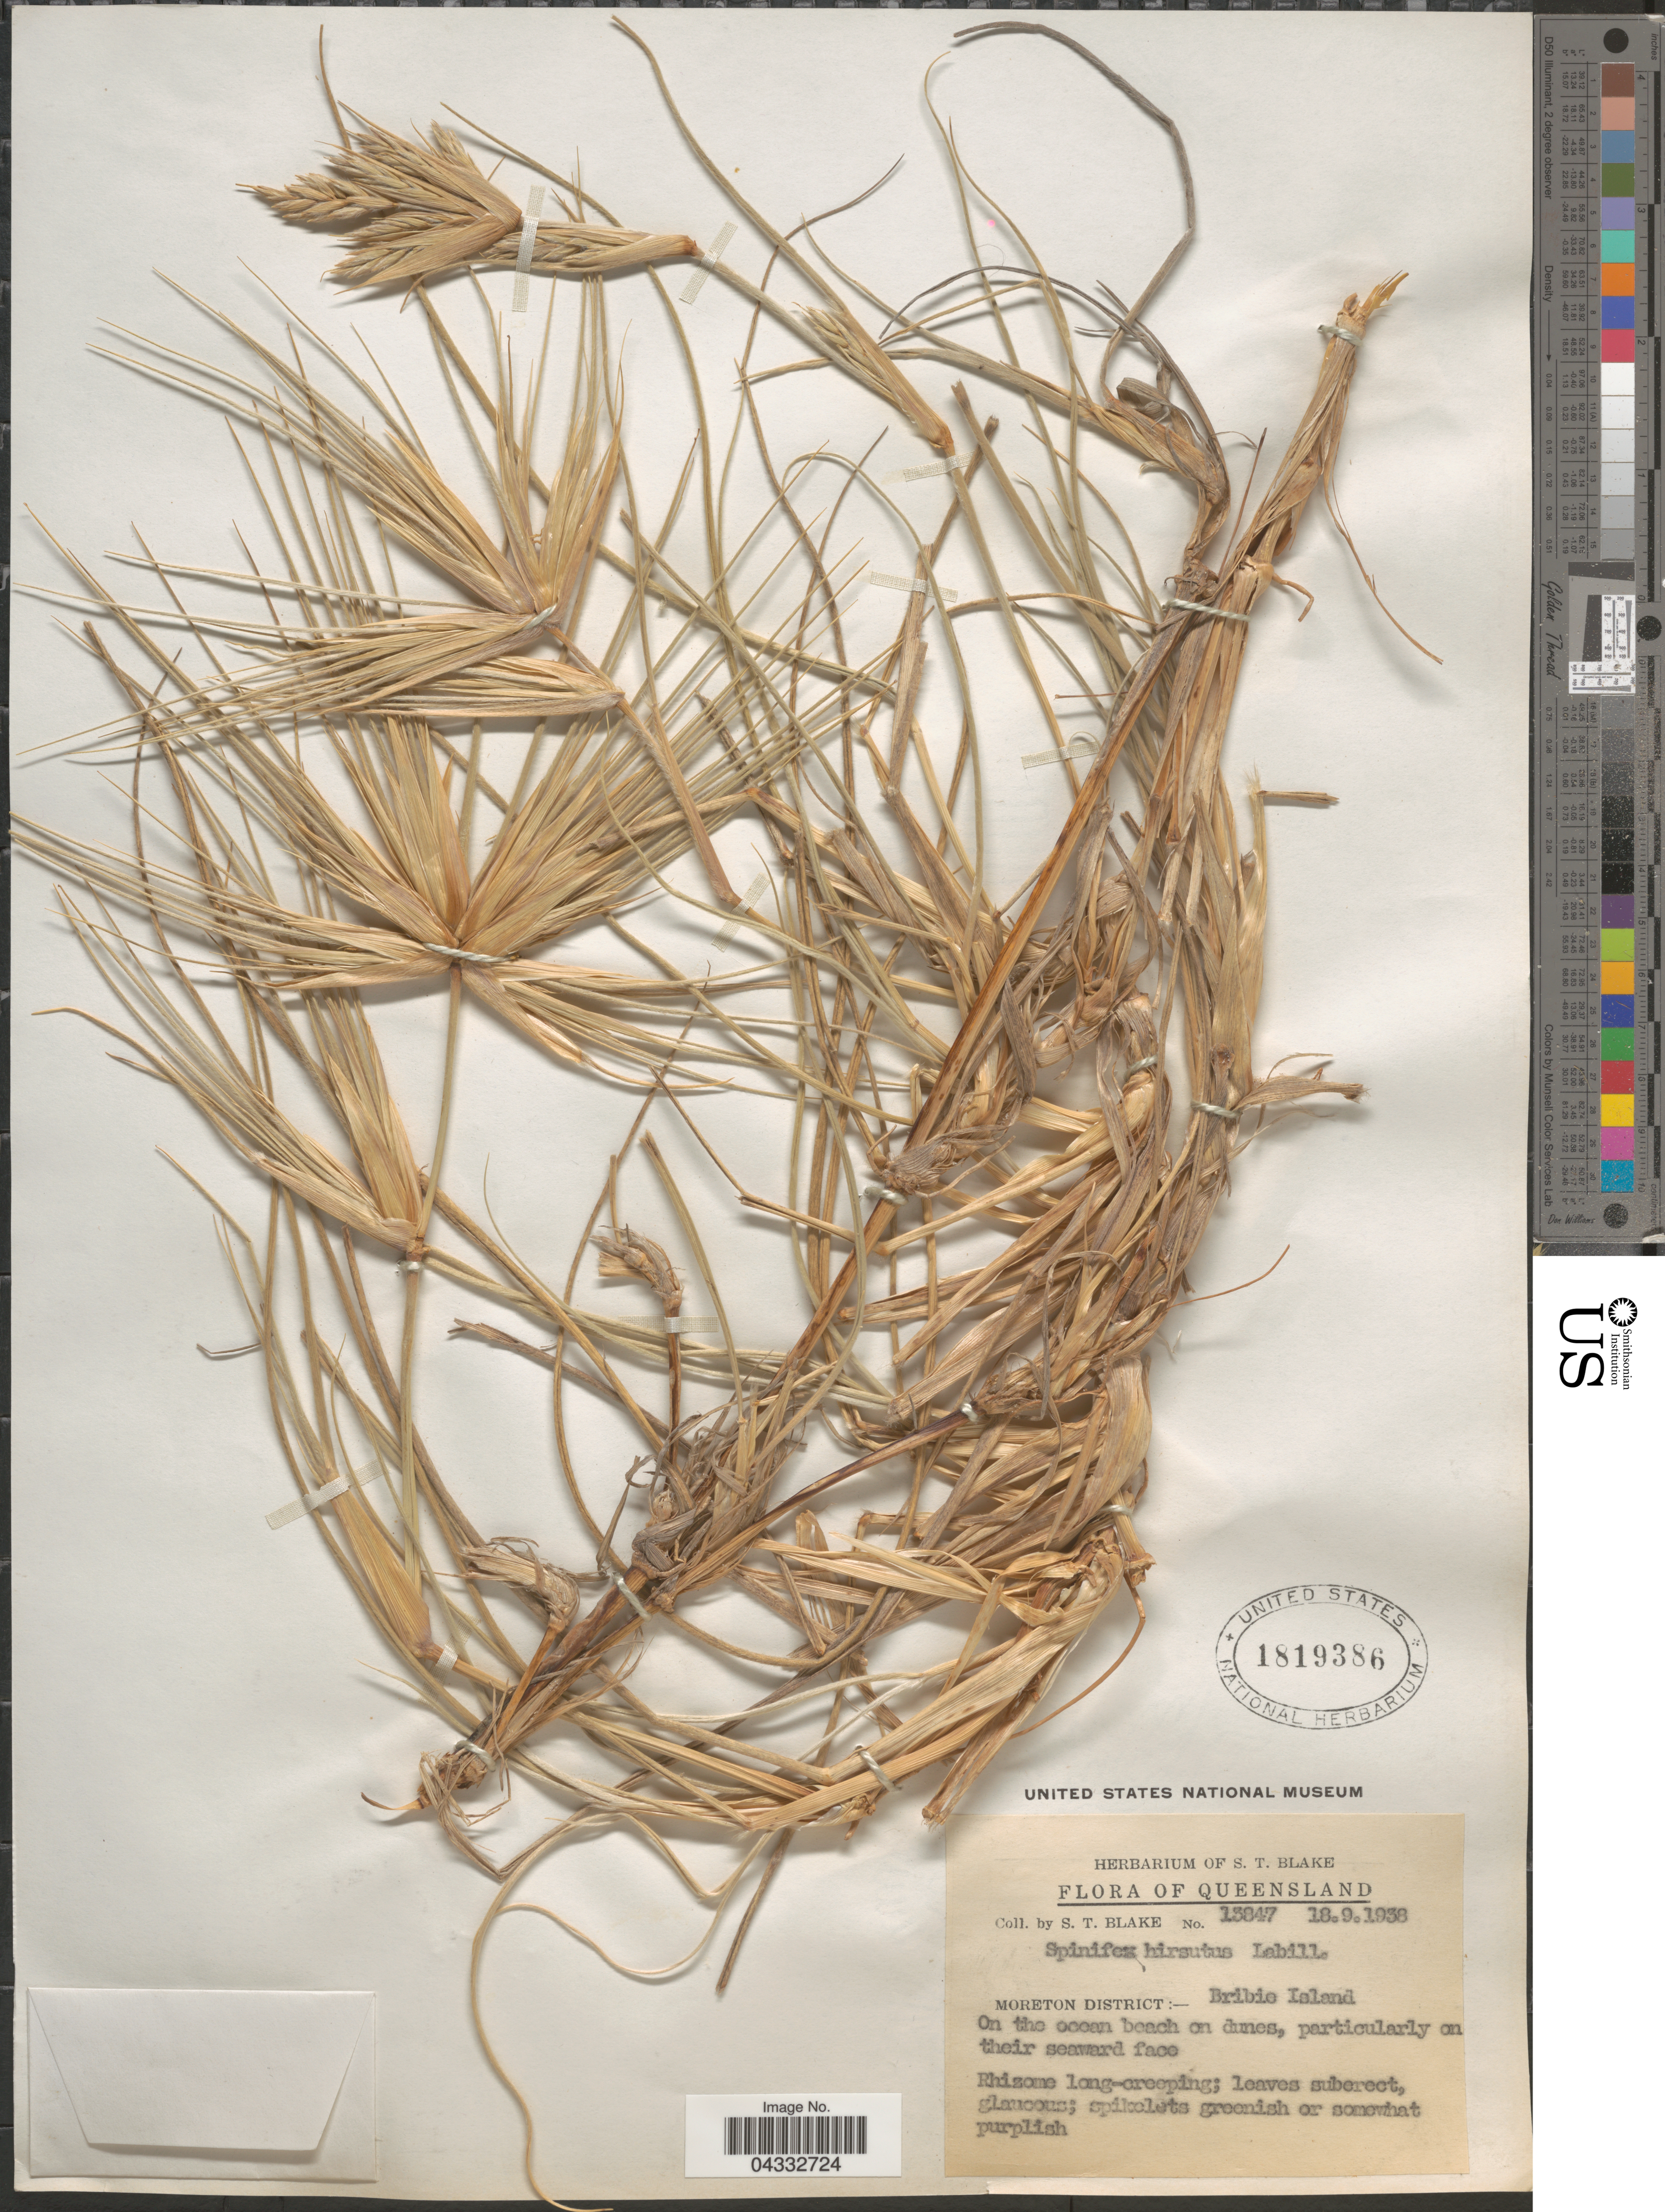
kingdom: Plantae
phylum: Tracheophyta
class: Liliopsida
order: Poales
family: Poaceae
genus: Spinifex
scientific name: Spinifex hirsutus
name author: Labill.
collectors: S. T. Blake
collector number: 13847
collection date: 1938-09-18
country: Australia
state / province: Queensland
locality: Moreton District: Bribie Island.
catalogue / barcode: US 1819836